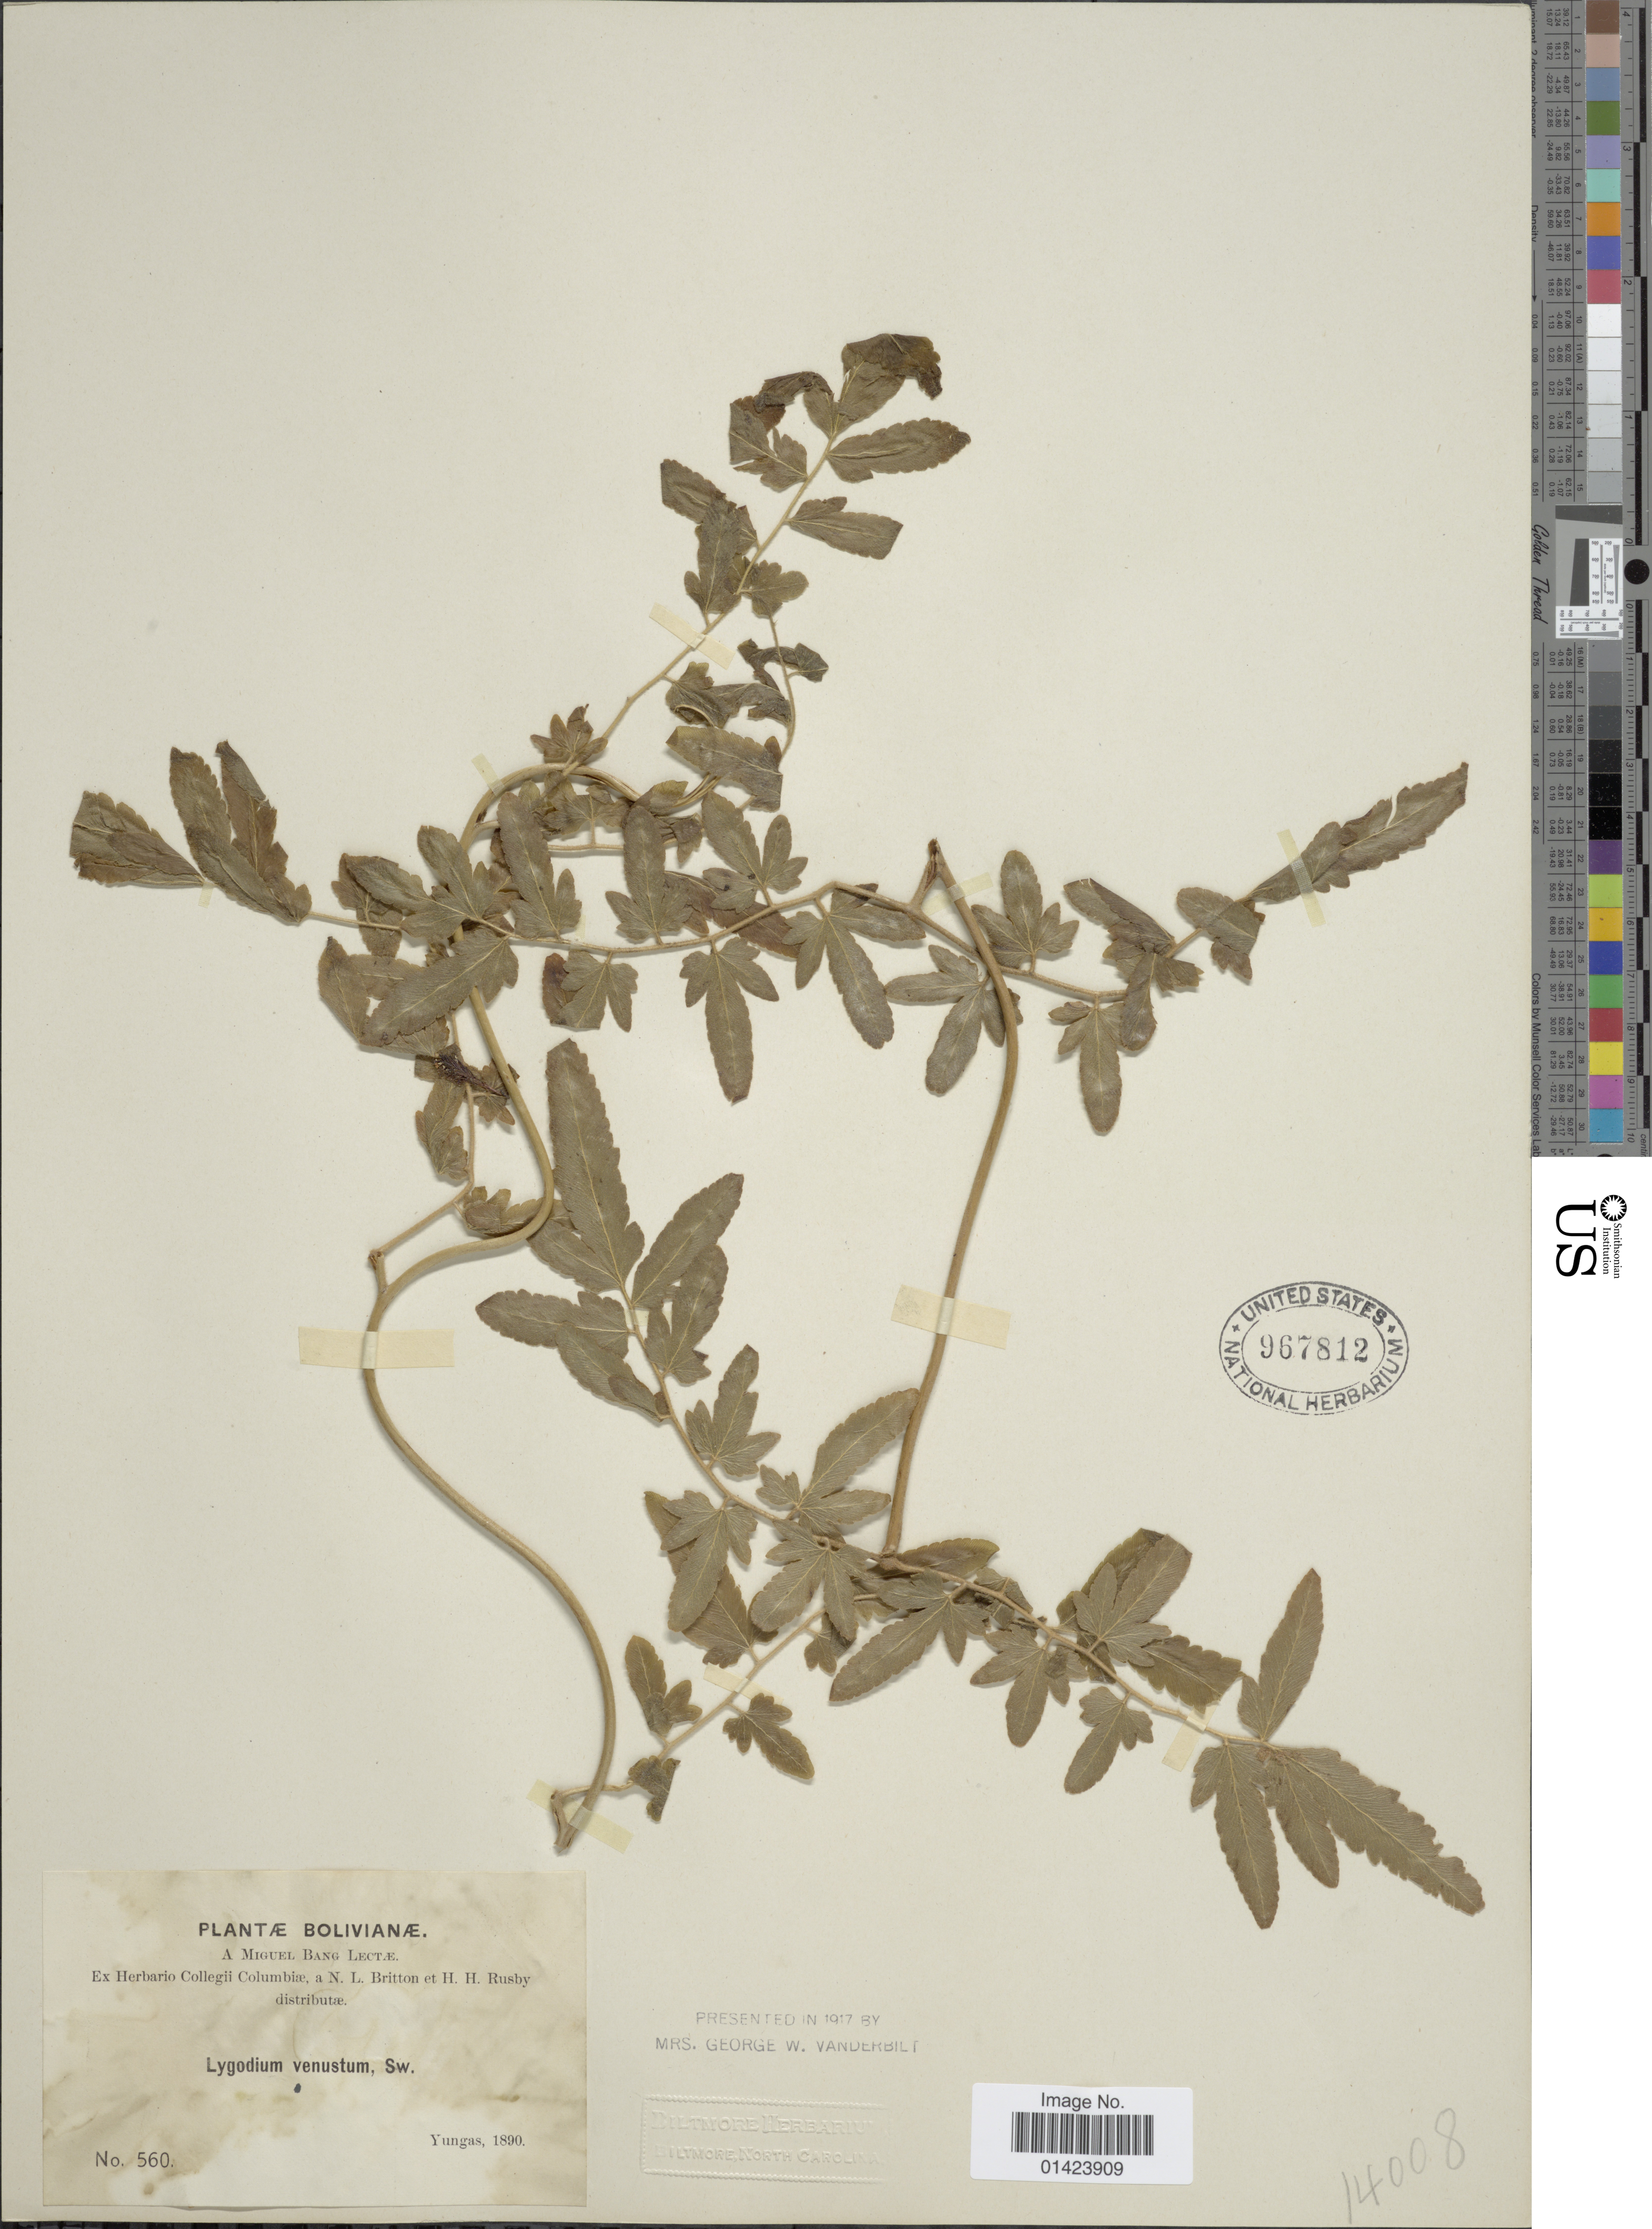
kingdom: Plantae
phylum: Tracheophyta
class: Polypodiopsida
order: Schizaeales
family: Lygodiaceae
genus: Lygodium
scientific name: Lygodium venustum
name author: Sw.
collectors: M. Bang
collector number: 560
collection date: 1890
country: Bolivia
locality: Yungas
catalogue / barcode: US 967812